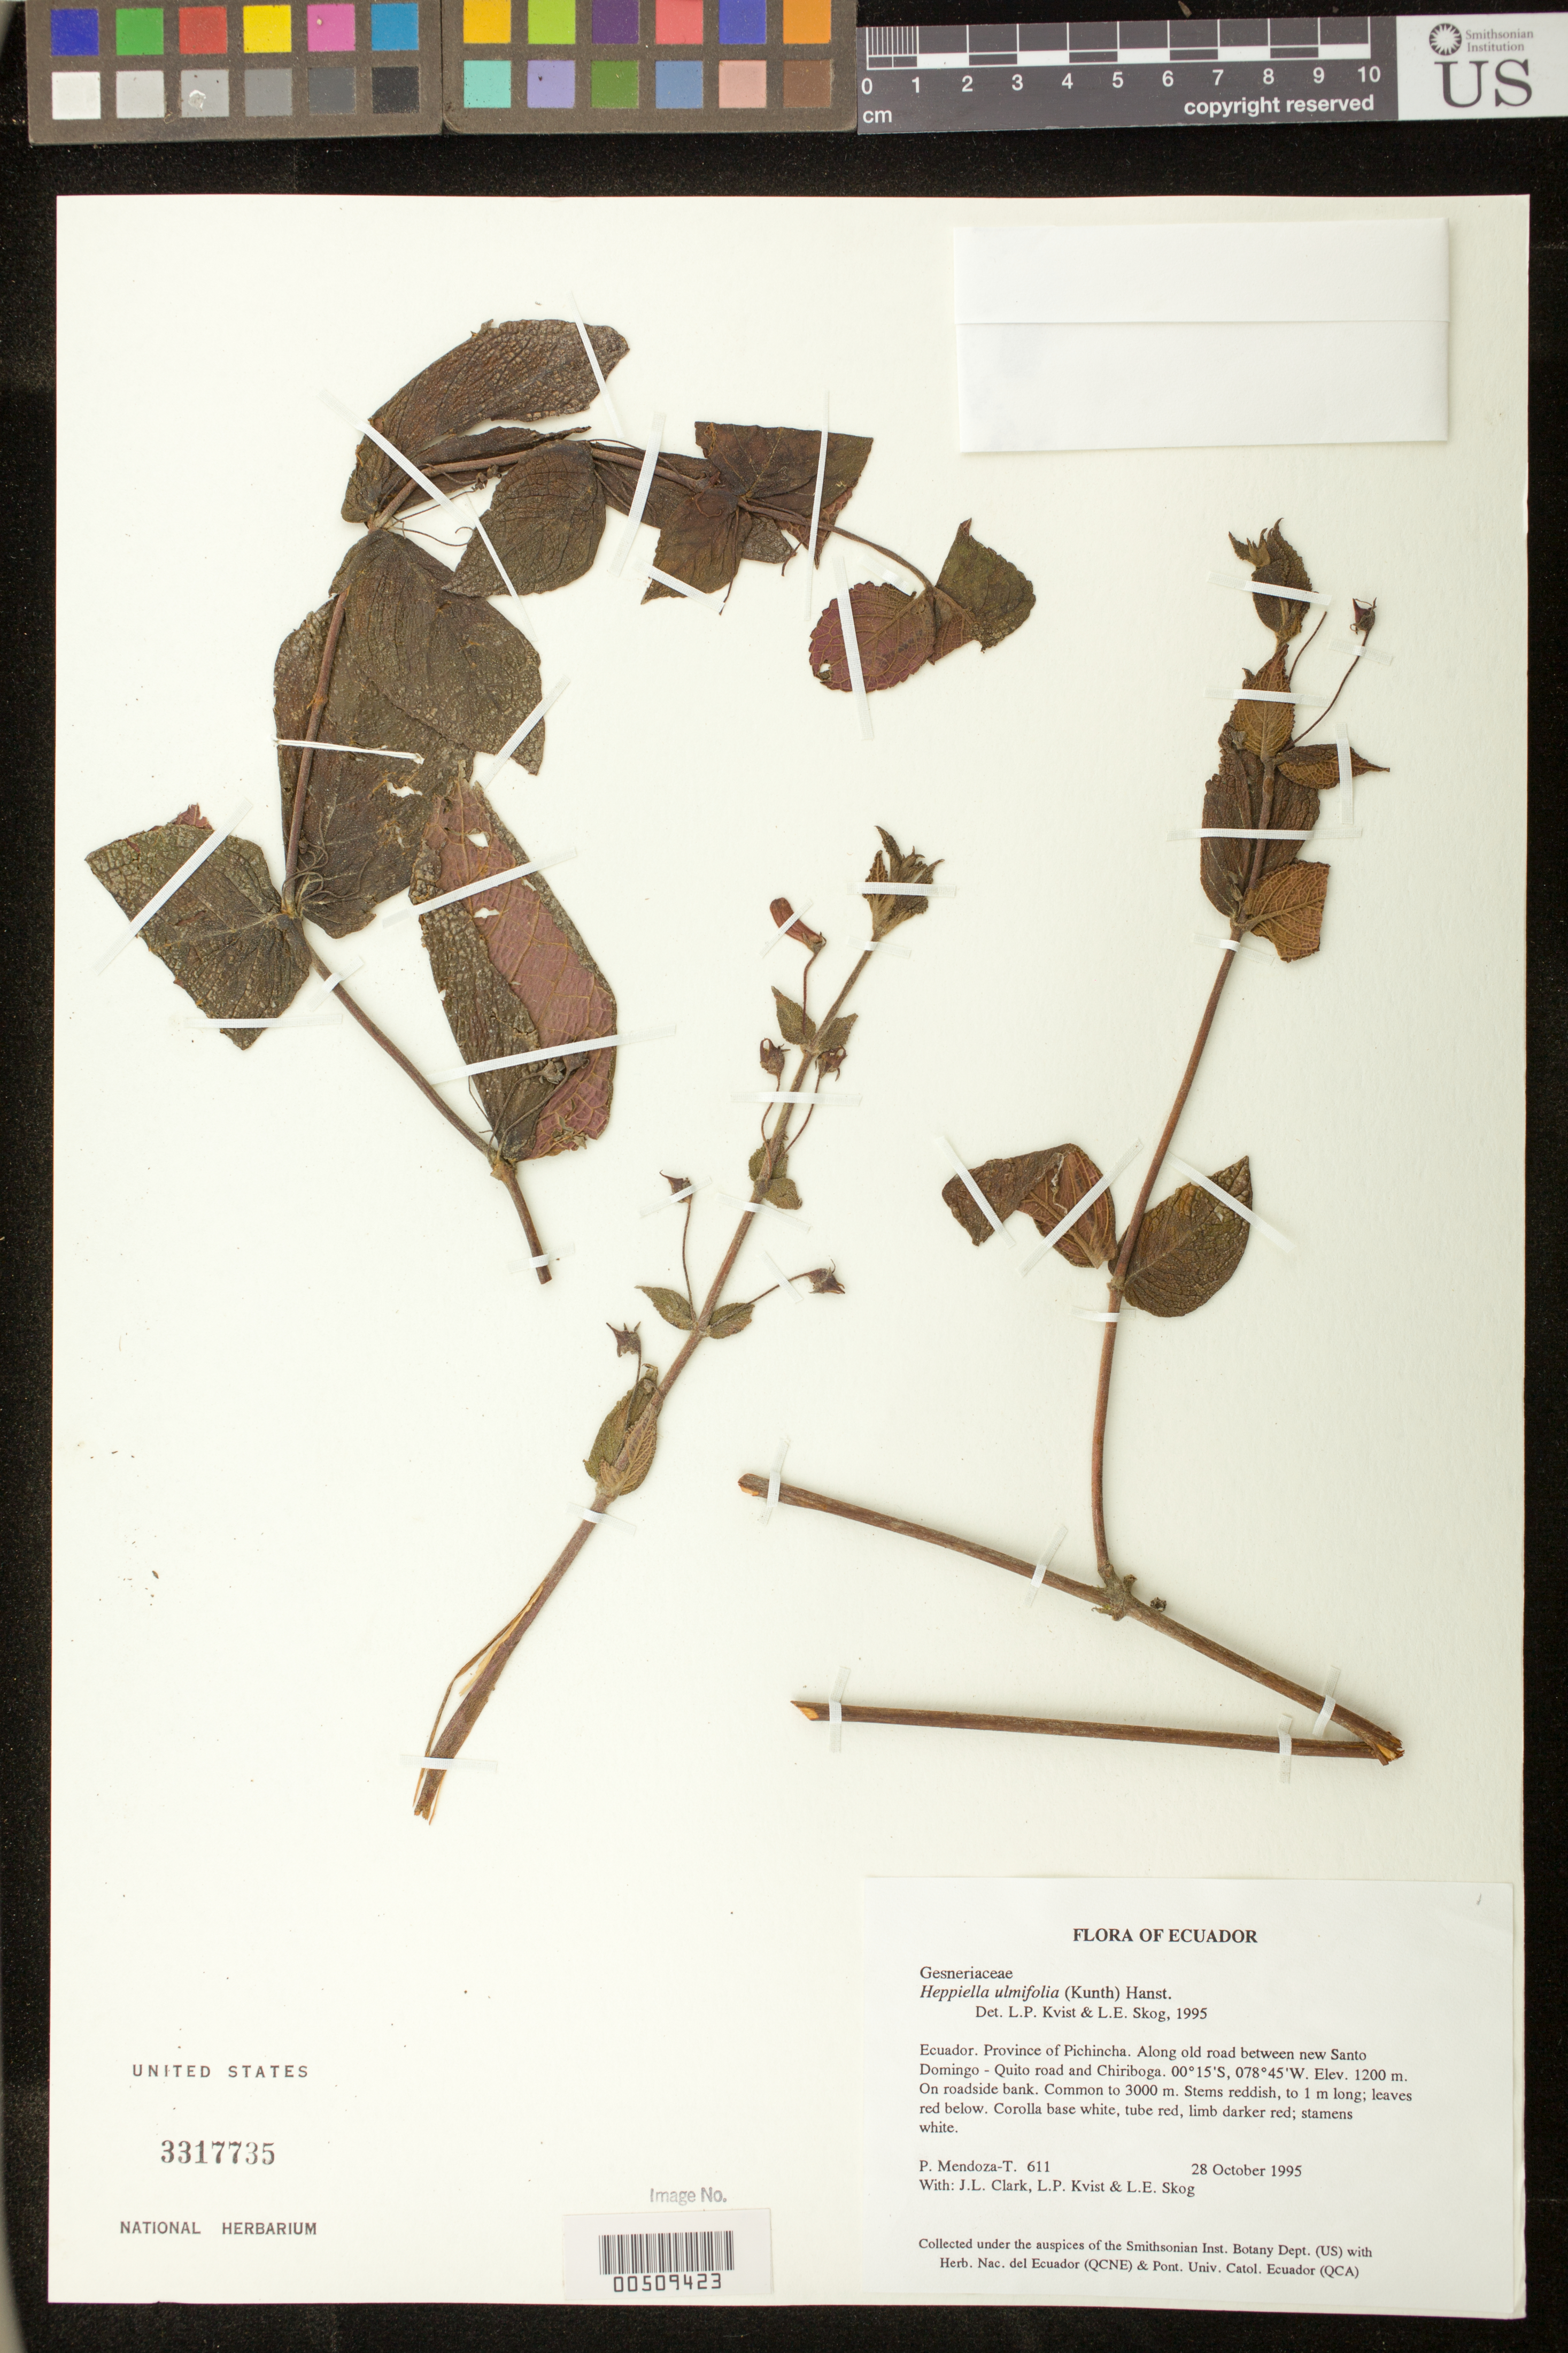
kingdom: Plantae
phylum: Tracheophyta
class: Magnoliopsida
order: Lamiales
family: Gesneriaceae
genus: Heppiella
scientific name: Heppiella ulmifolia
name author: (Kunth) Hanst.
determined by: Skog, Laurence E.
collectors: P. Mendoza-T., J. L. Clark, L. P. Kvist & L. E. Skog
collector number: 611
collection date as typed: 28 Oct 1995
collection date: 1995-10-28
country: Ecuador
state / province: Pichincha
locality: Along old road between new Santo Domingo - Quito road and Chiriboga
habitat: On roadside bank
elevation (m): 1200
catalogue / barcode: US 3317735